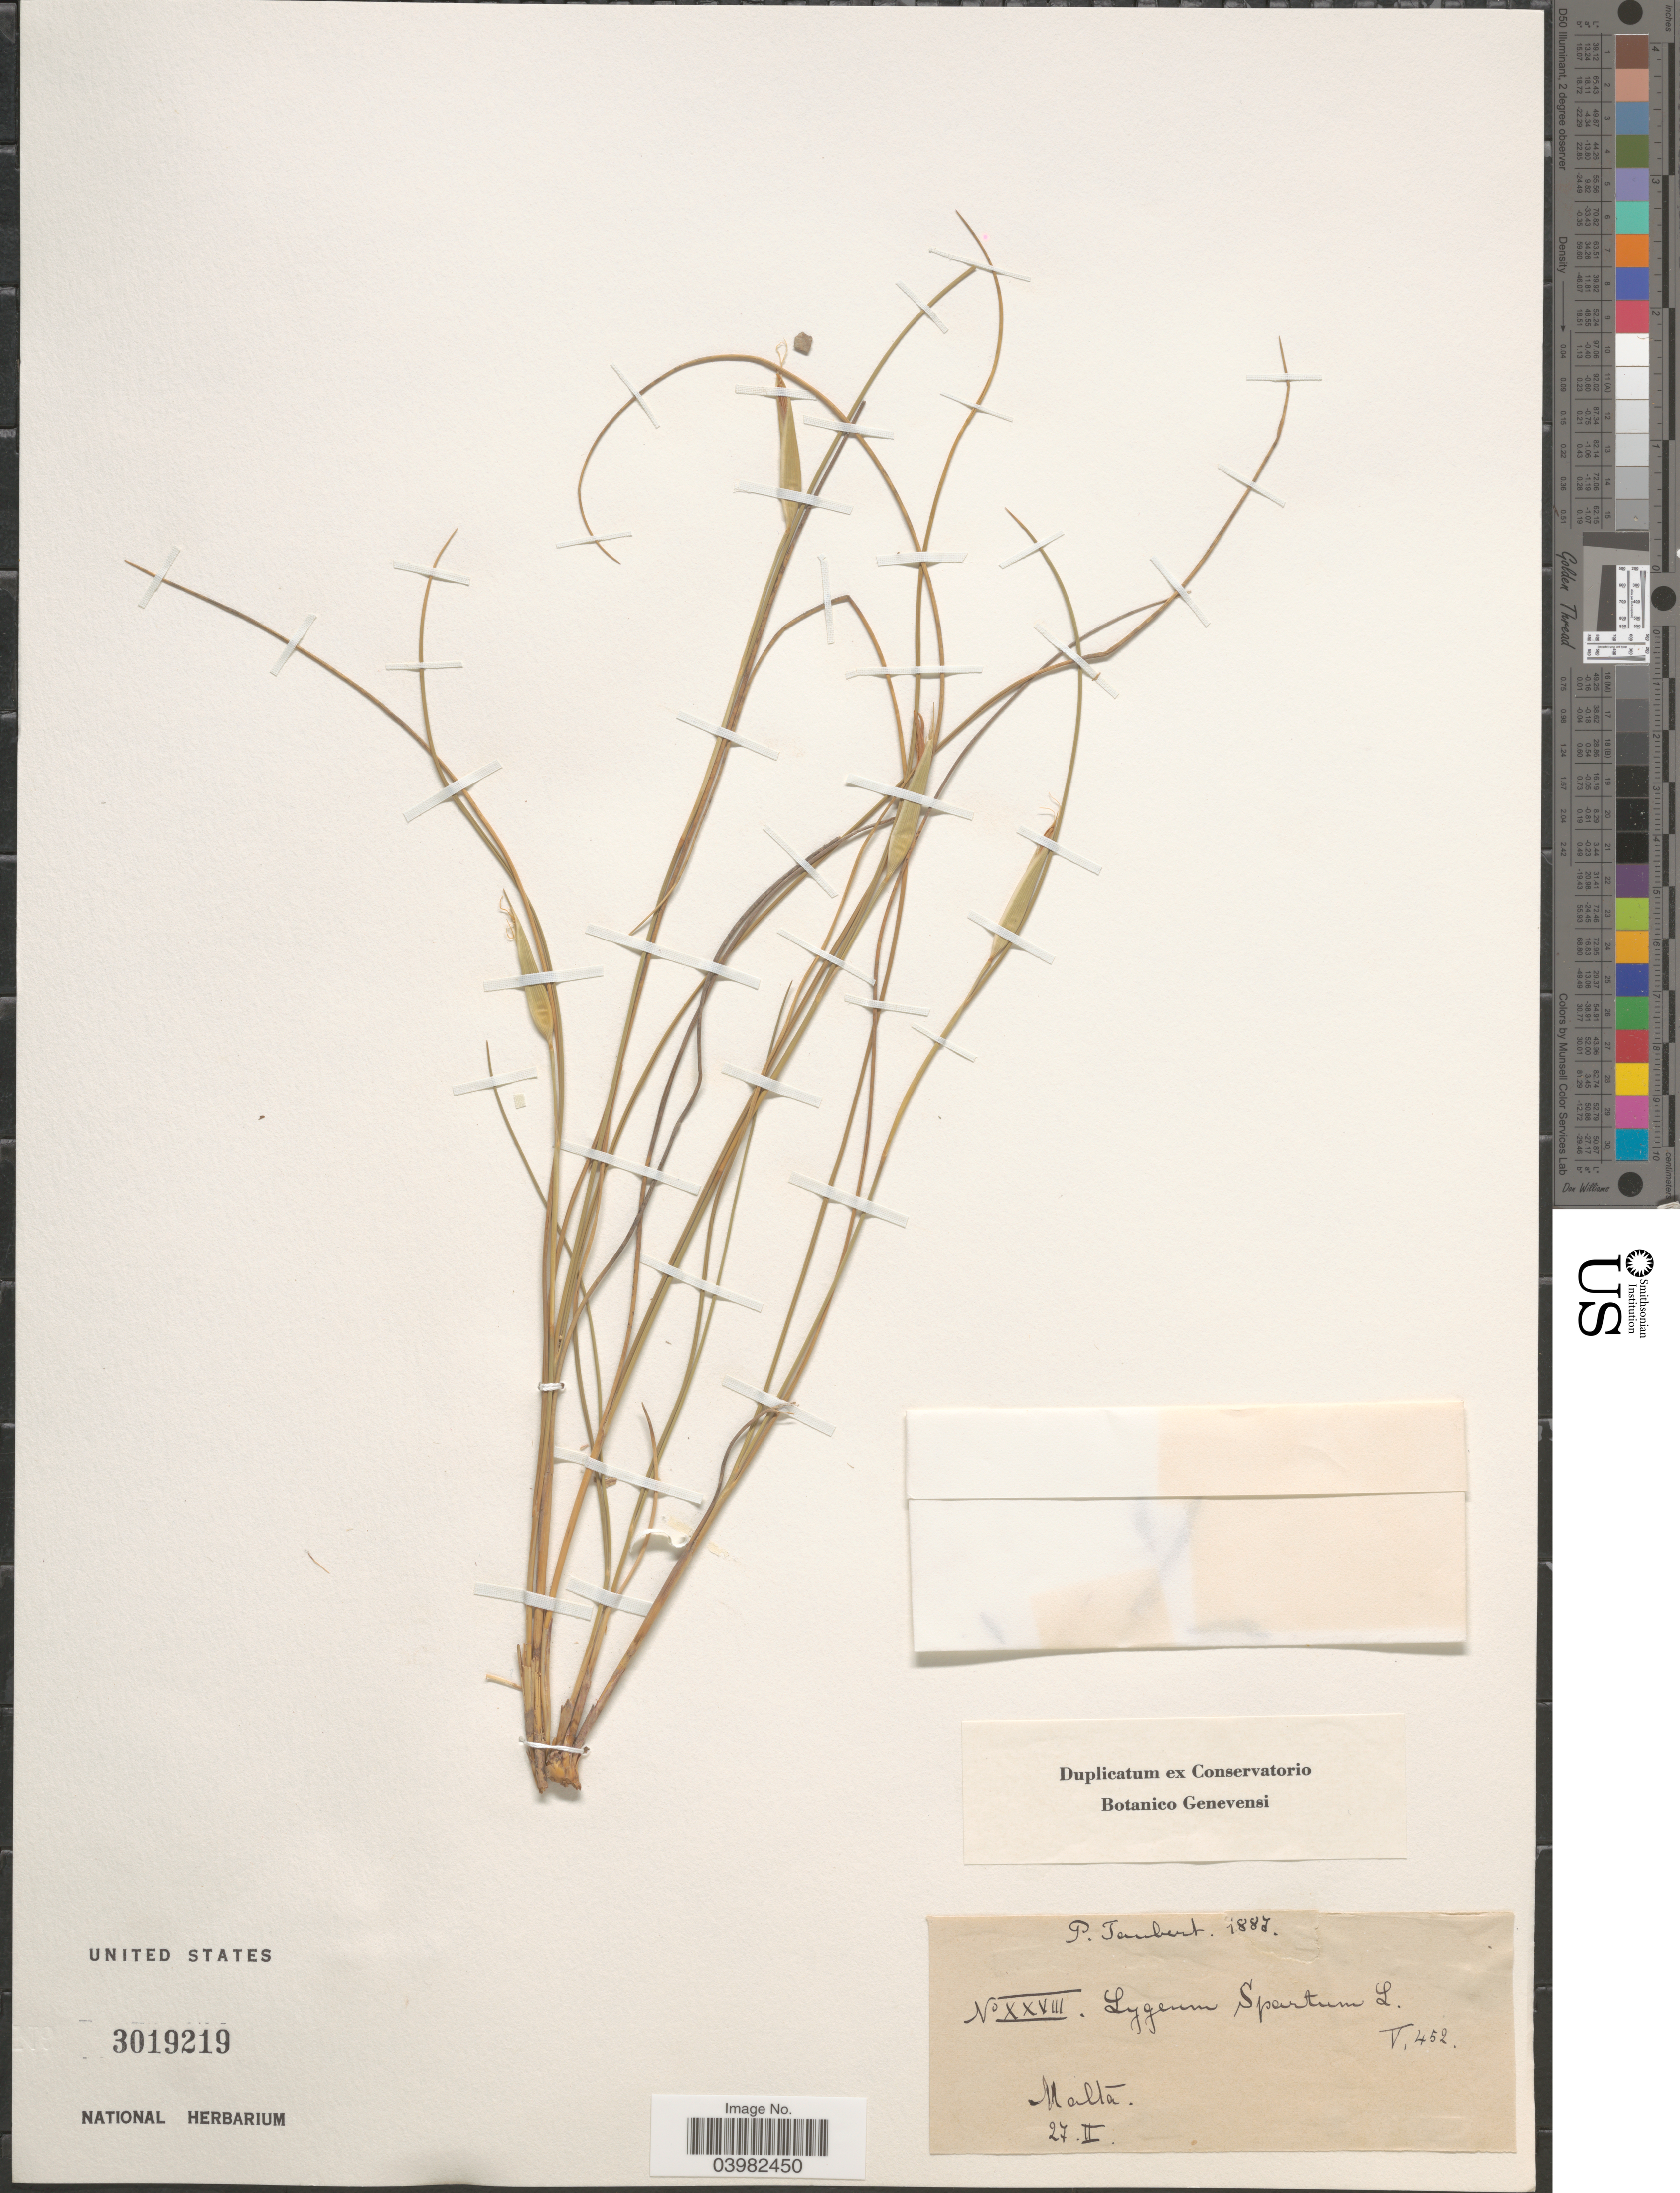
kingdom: Plantae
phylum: Tracheophyta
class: Liliopsida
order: Poales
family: Poaceae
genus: Lygeum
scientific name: Lygeum spartum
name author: L.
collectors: P. H. W. Taubert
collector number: XXVIII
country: Malta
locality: Malta.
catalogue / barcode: US 3019219